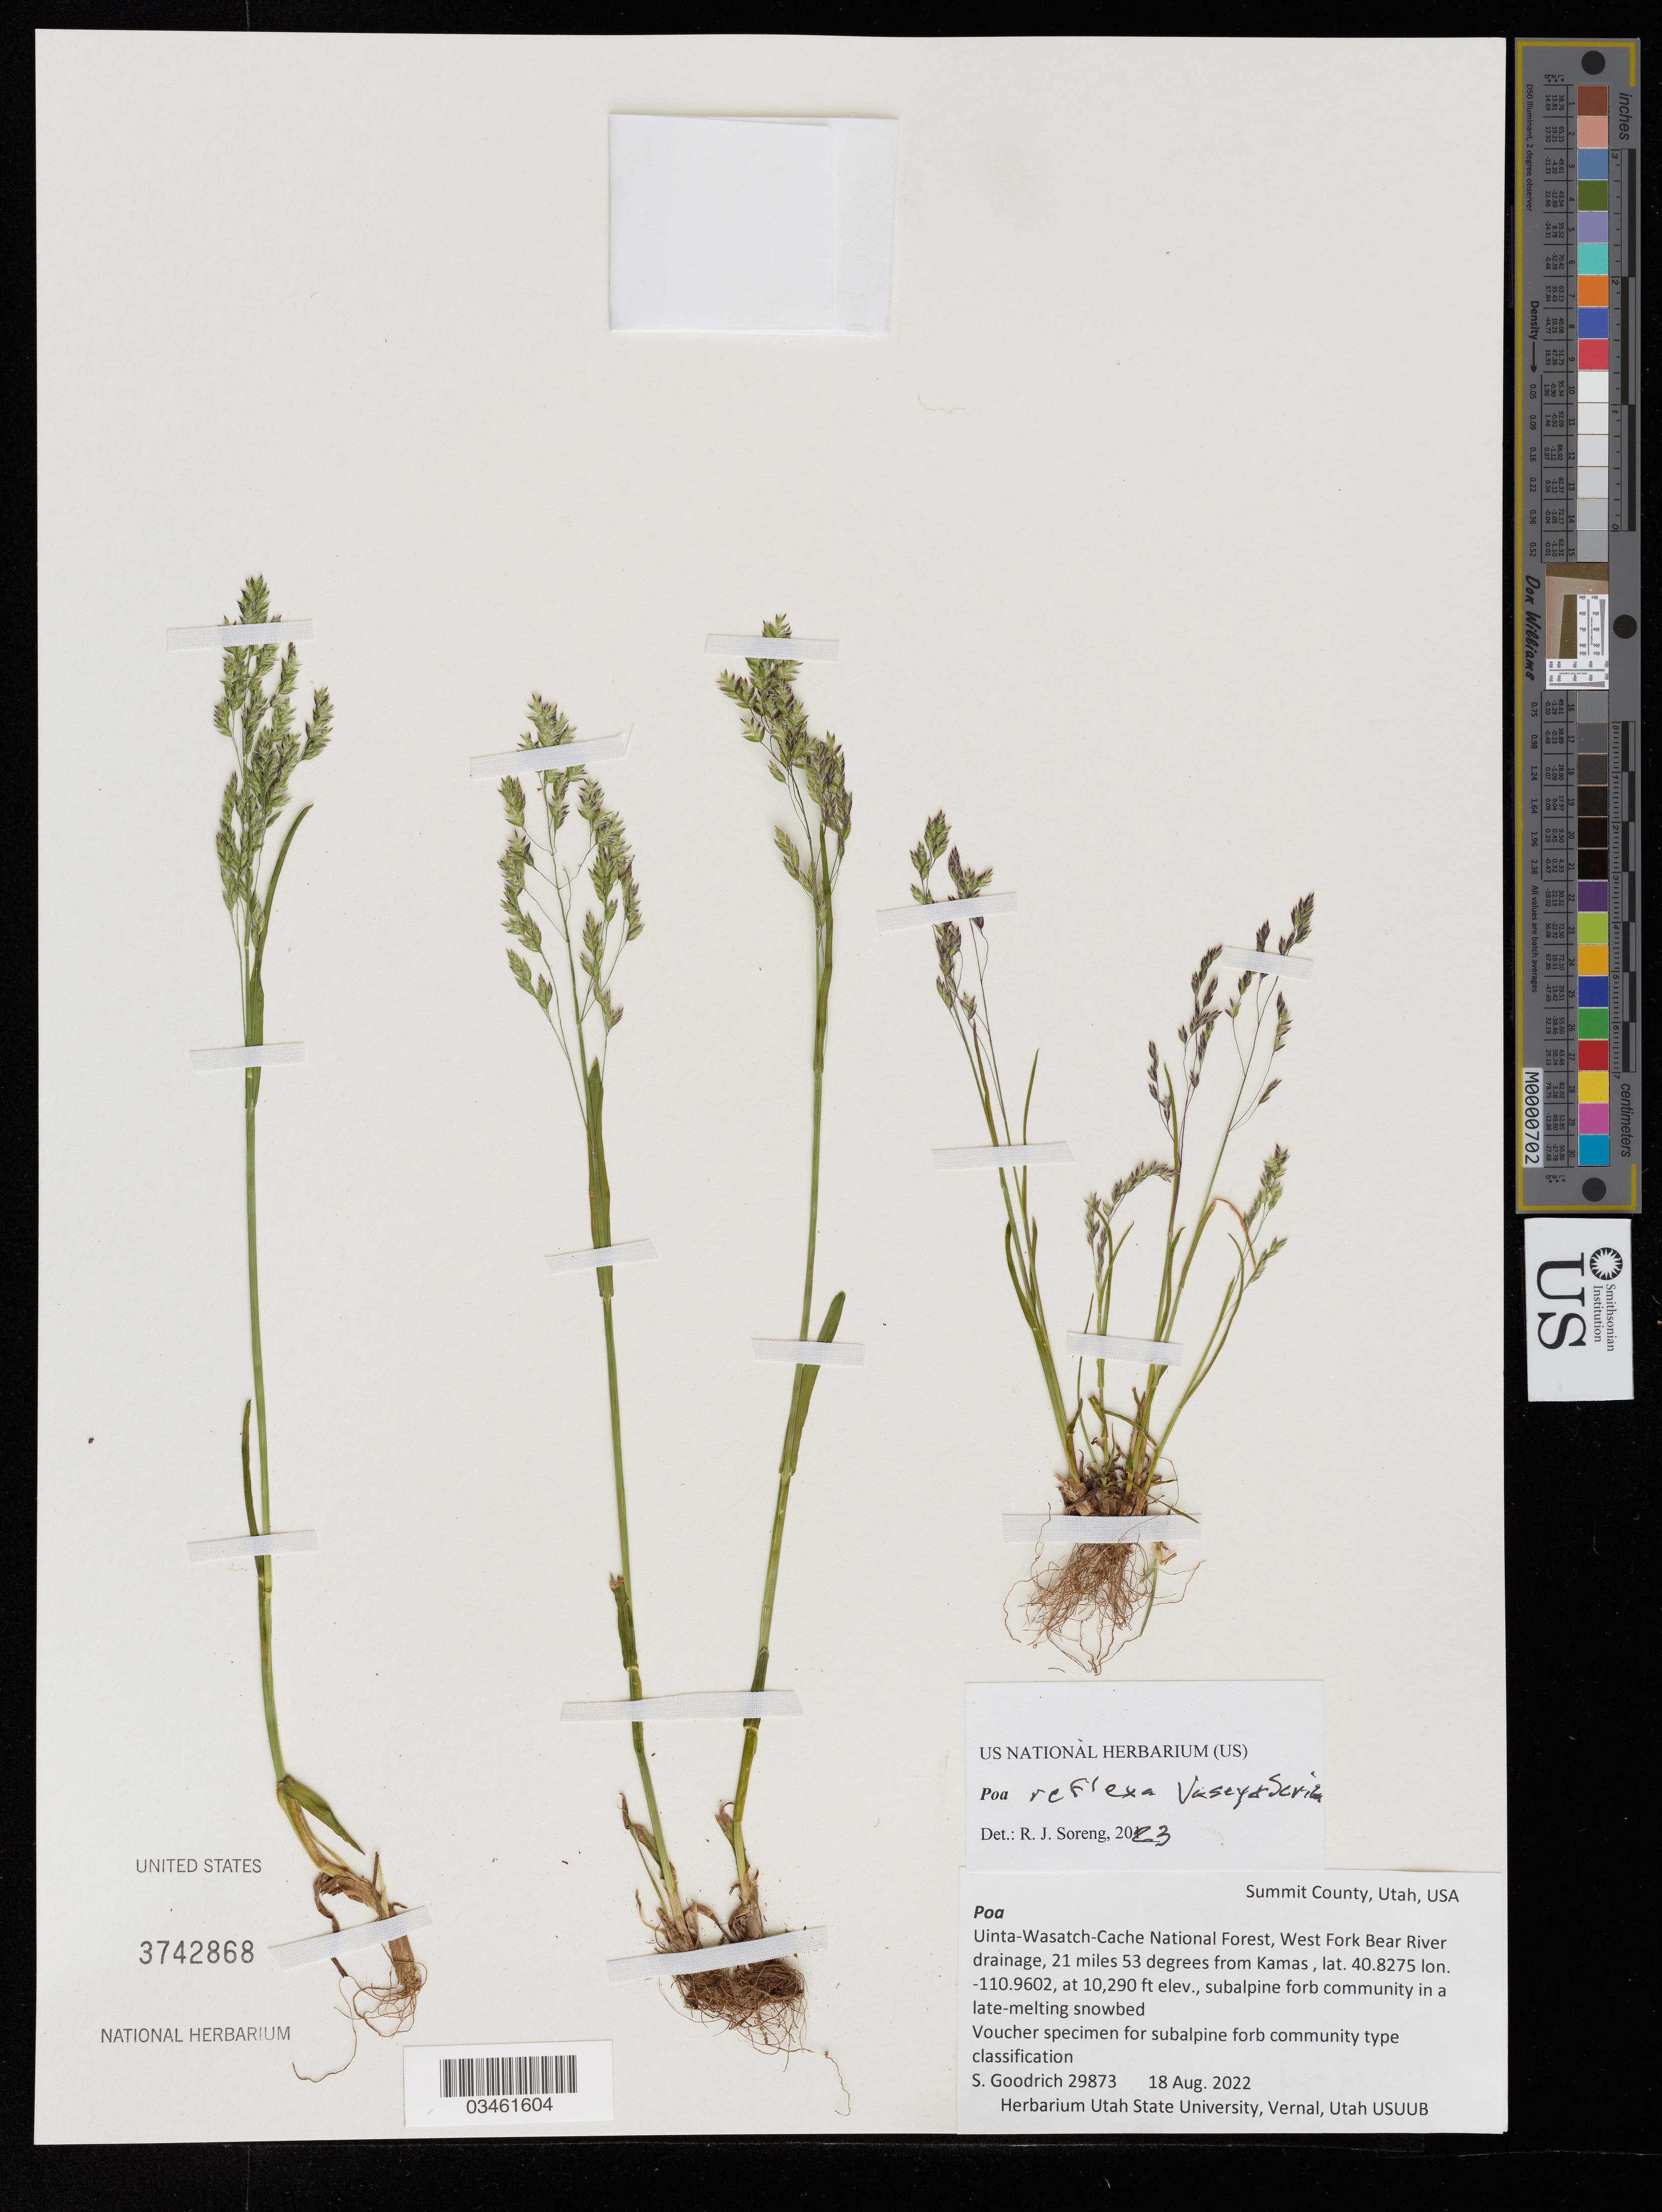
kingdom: Plantae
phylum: Tracheophyta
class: Liliopsida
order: Poales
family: Poaceae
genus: Poa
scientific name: Poa reflexa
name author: Vasey & Scribn.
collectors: S. Goodrich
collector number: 29873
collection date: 2022-08-18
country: United States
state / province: Utah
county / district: Summit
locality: Summit County. Uinta-Wasatch-Cache National Forest, West Fork Bear River drainage, 21 miles 53 degrees from Kamas.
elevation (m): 3136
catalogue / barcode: US 3742868